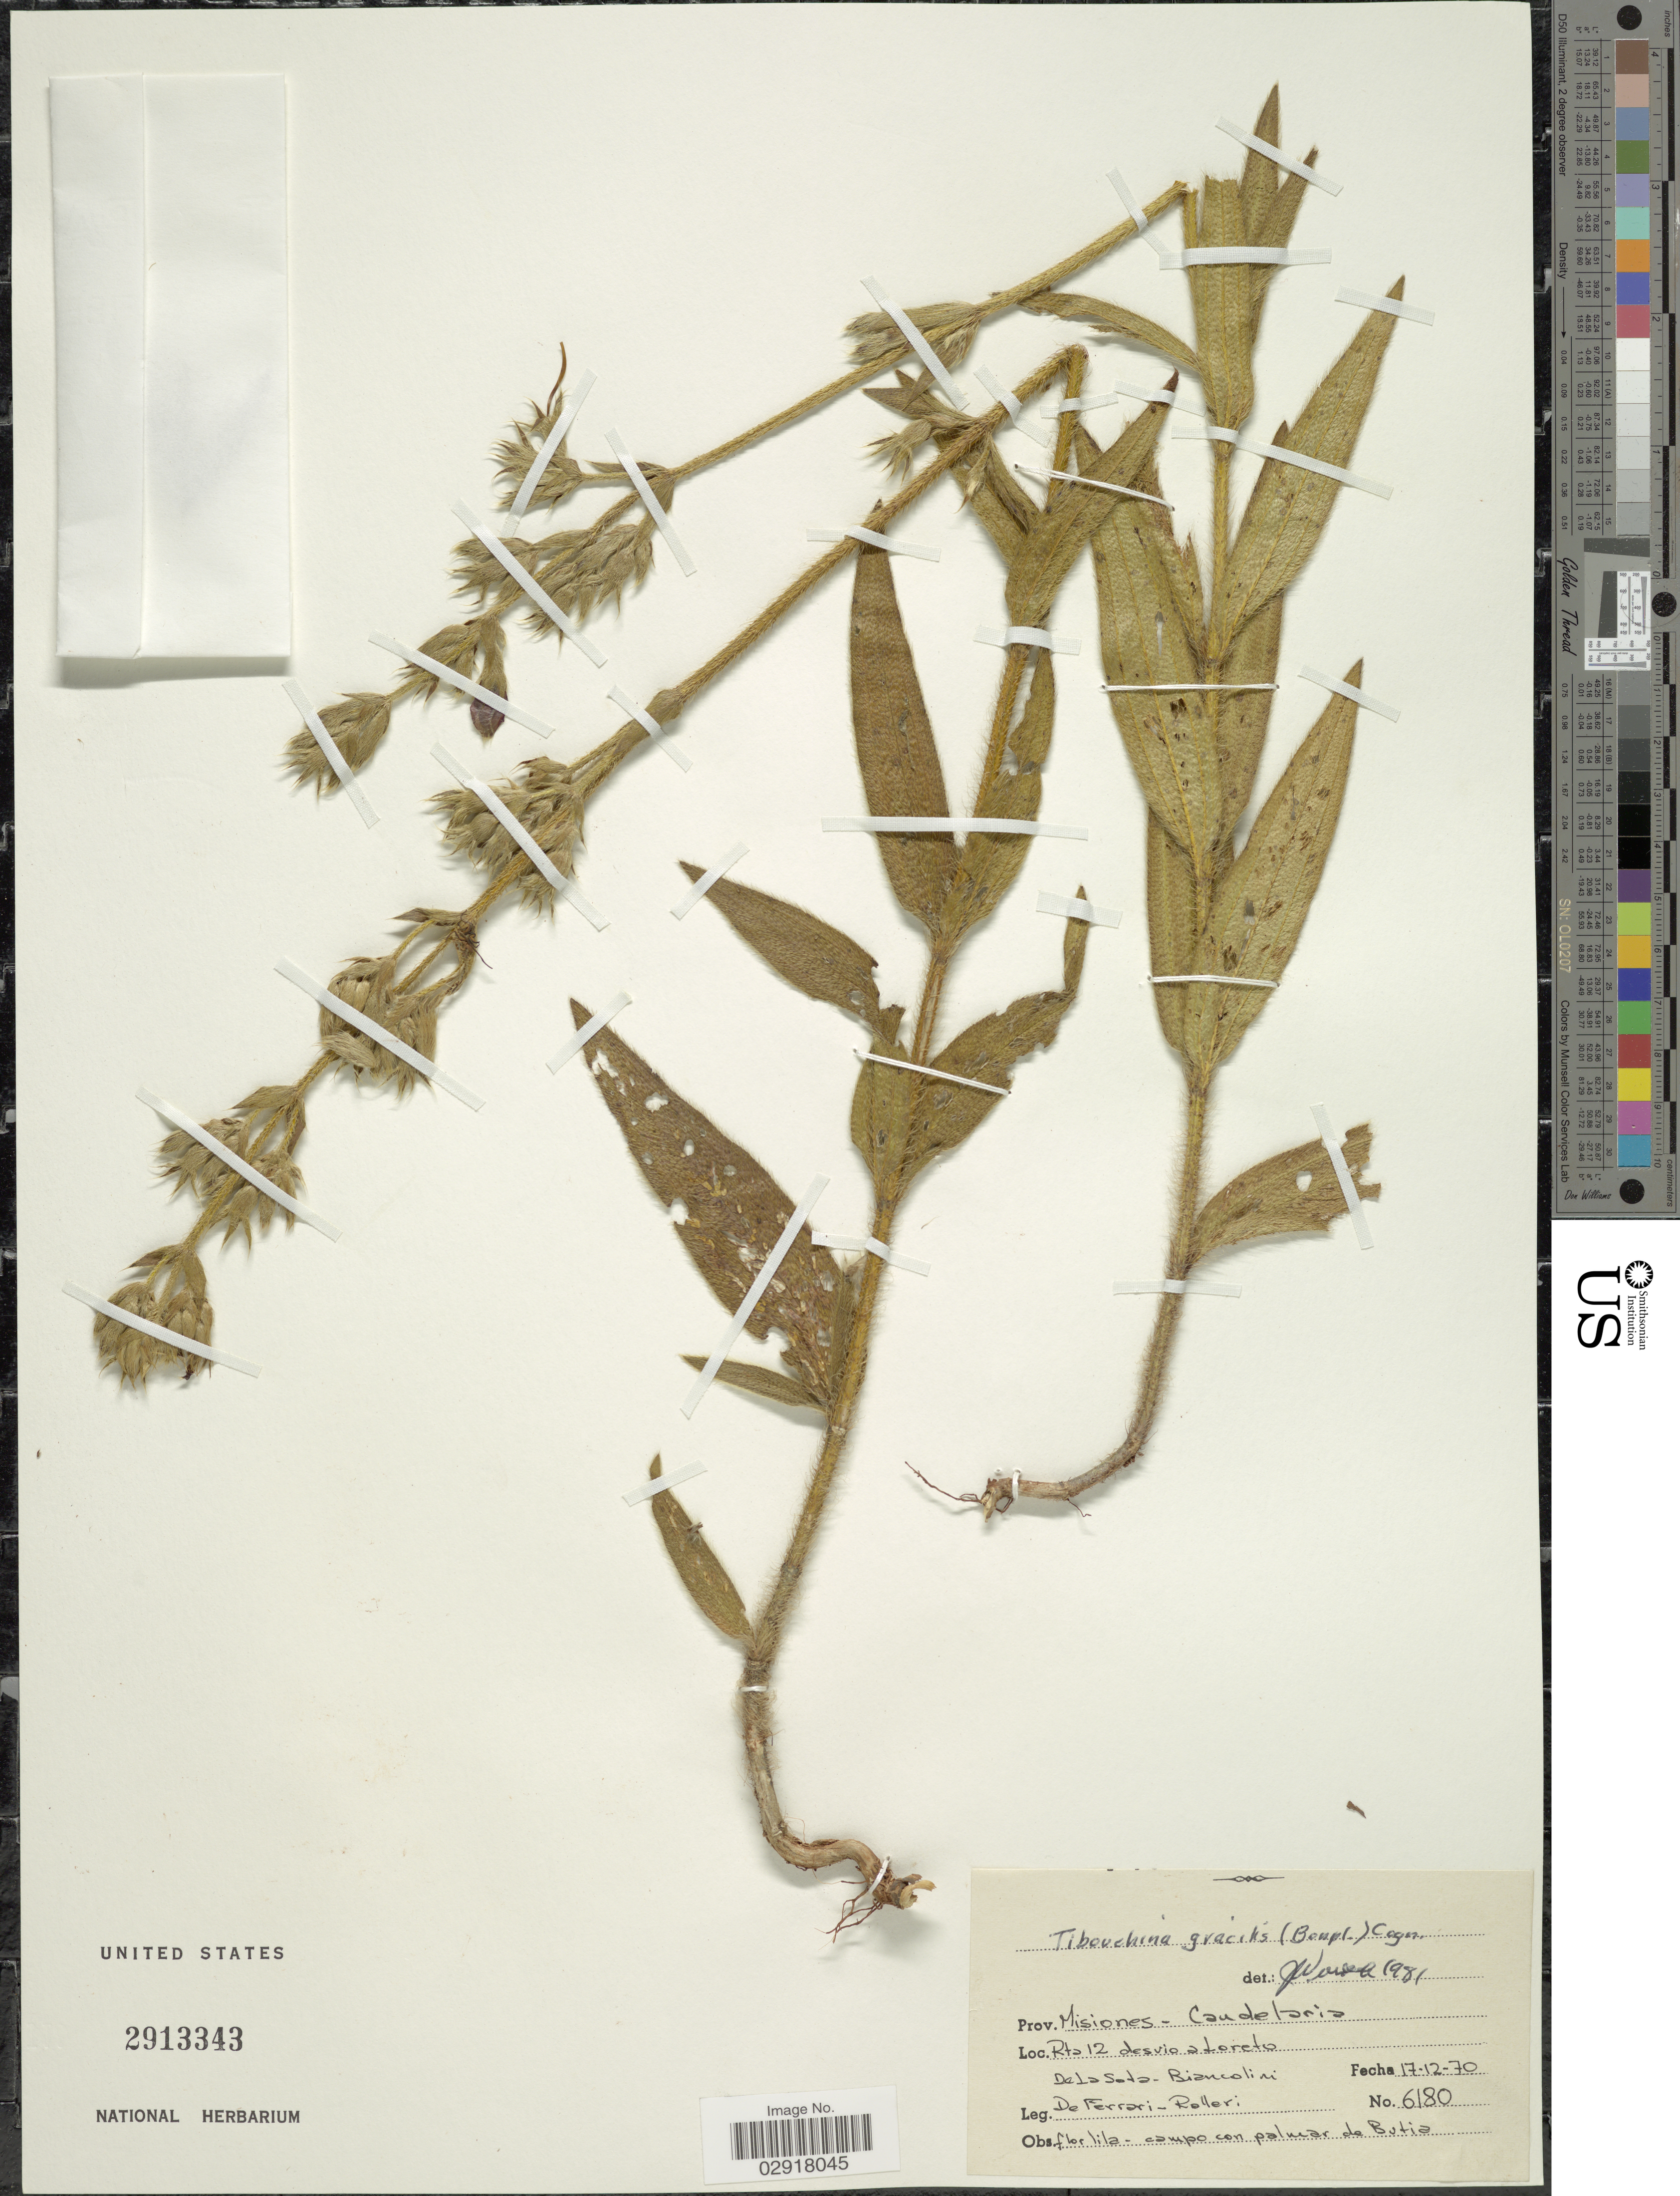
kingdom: Plantae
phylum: Tracheophyta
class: Magnoliopsida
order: Myrtales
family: Melastomataceae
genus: Chaetogastra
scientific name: Chaetogastra gracilis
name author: (Bonpl.) DC.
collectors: de la Sota, Biancolini, De Ferrari & Rolleri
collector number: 6180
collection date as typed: Transcribed d/m/y: 17/12/70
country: Argentina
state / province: Misiones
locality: Prov. Misiones-Candelaria. Rte 12 desuio a Loreto.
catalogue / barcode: US 2913343